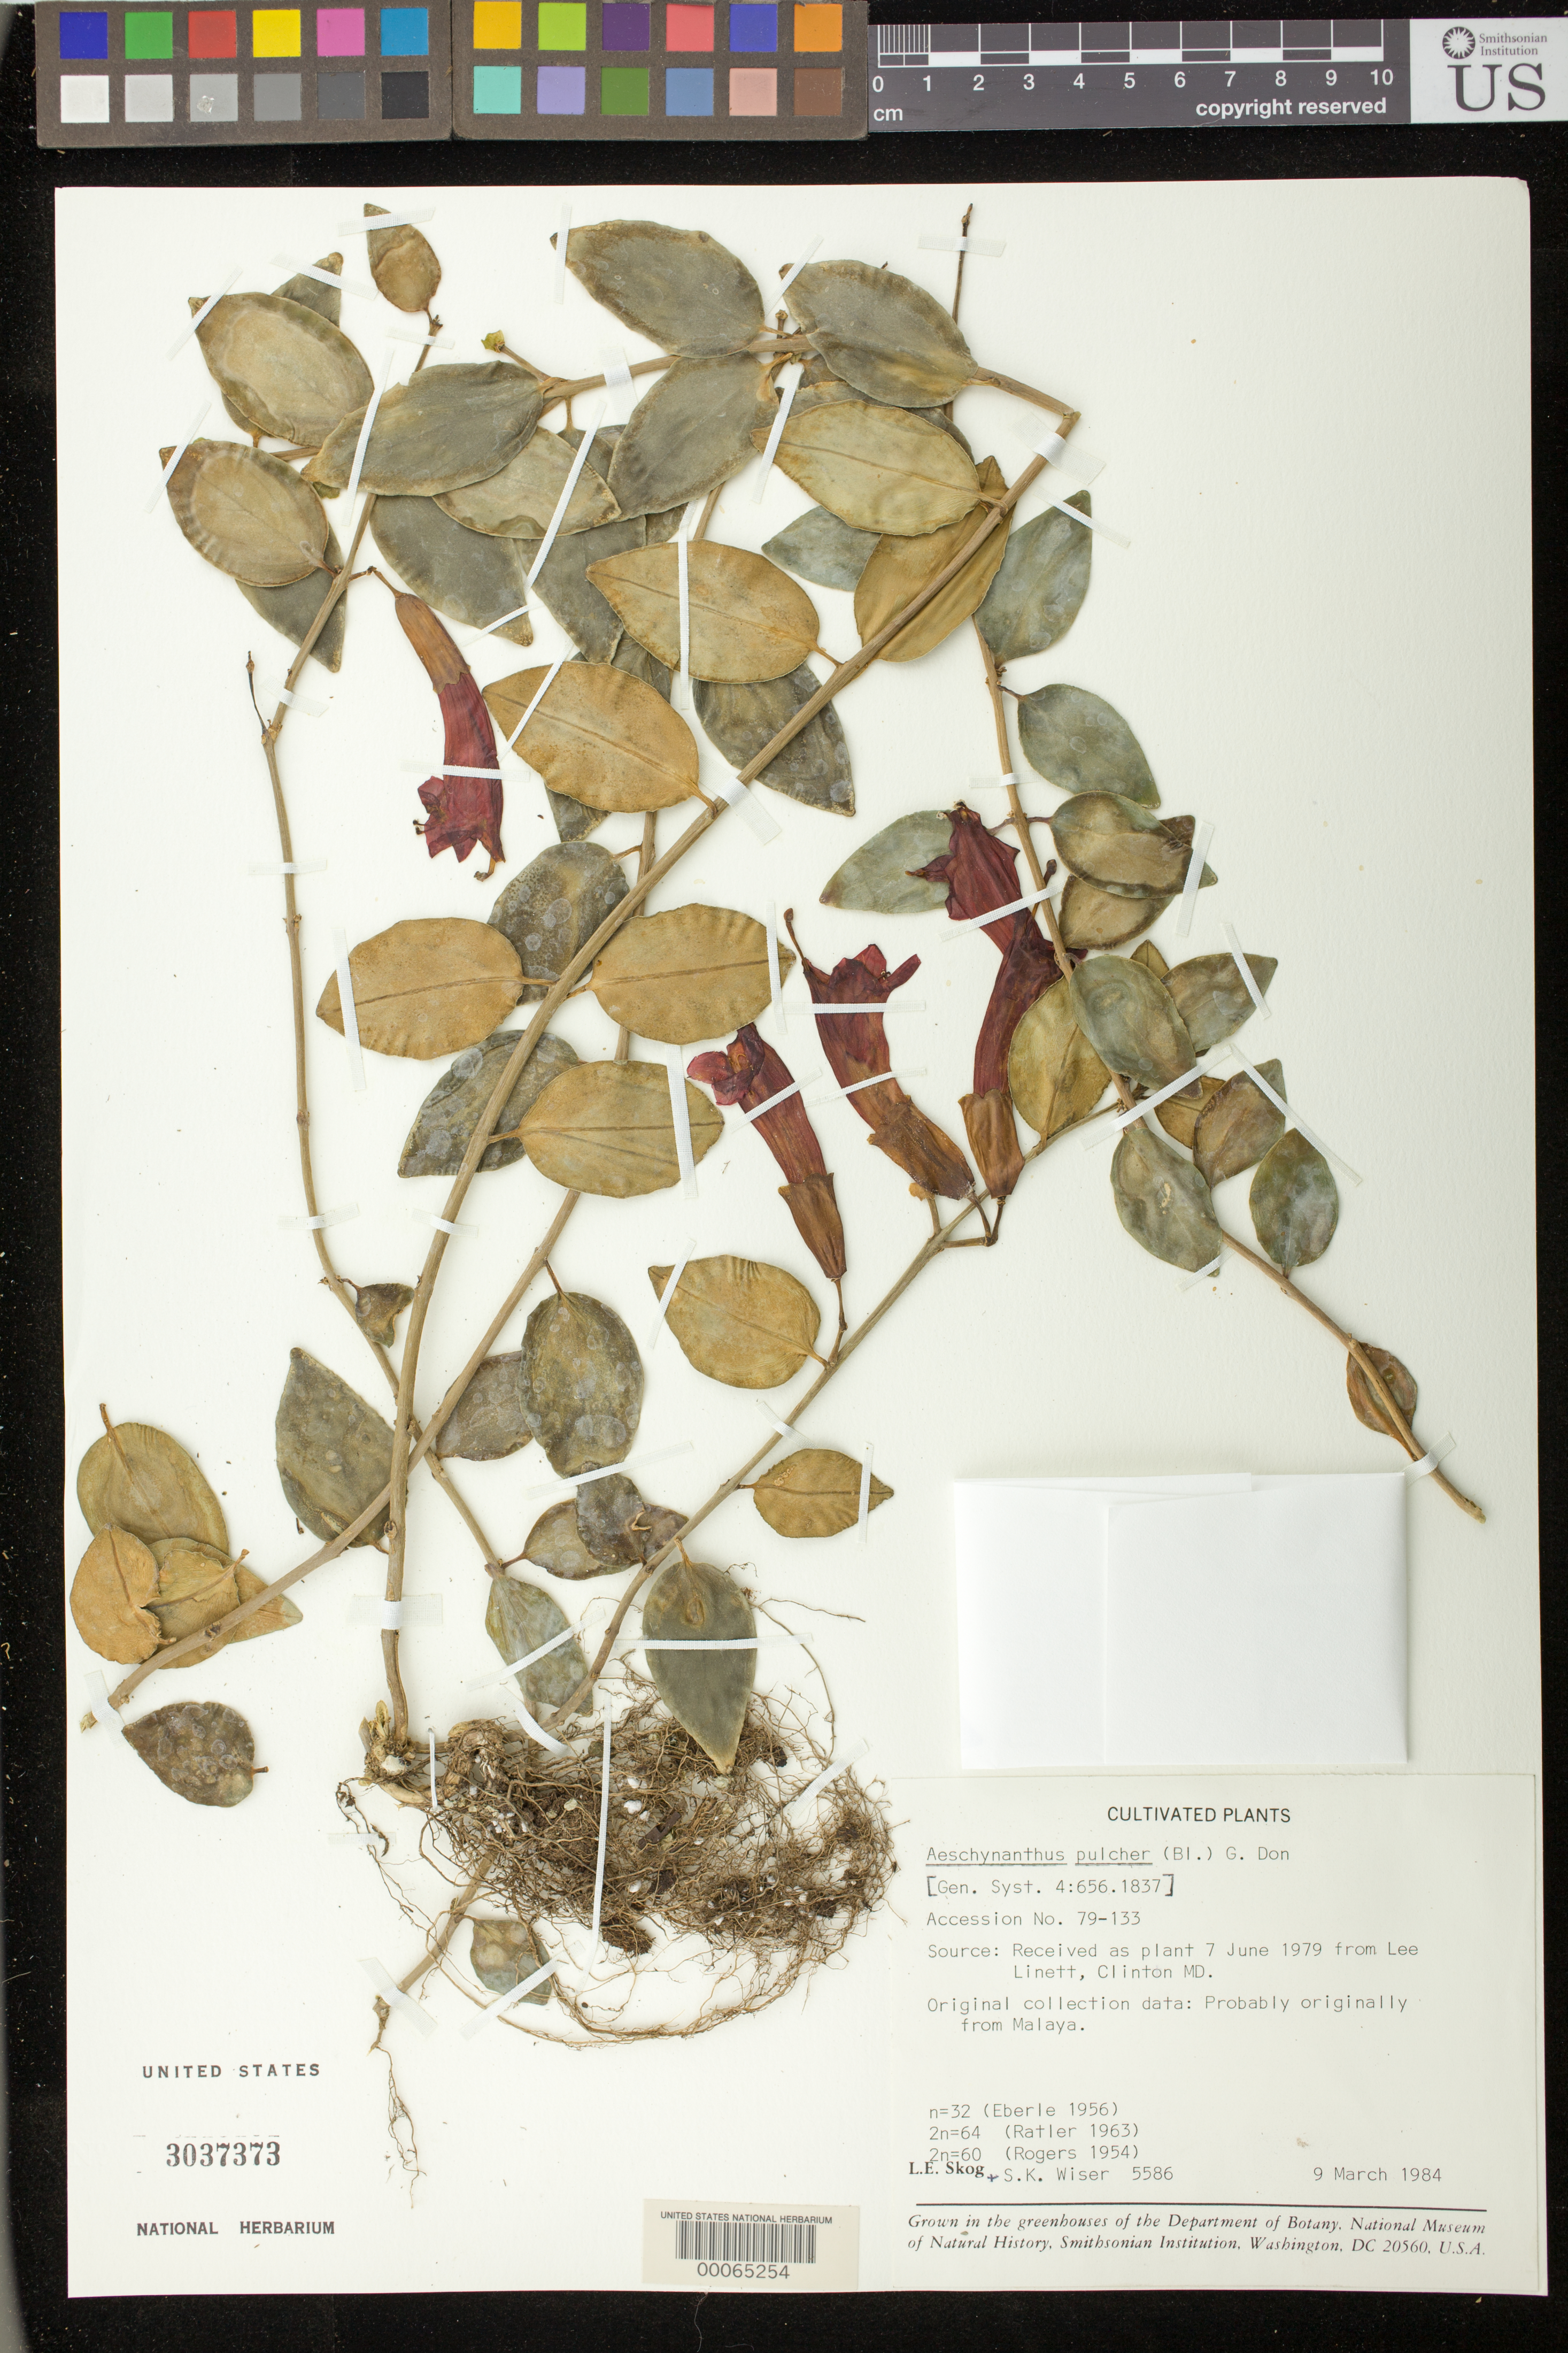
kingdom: Plantae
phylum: Tracheophyta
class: Magnoliopsida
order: Lamiales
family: Gesneriaceae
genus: Aeschynanthus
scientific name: Aeschynanthus pulcher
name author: (Blume) G. Don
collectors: L. E. Skog & S. Wiser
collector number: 5586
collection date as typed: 09 Mar 1984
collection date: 1984-03-09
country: United States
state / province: District of Columbia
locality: [Cultivated] U.S.A., District of Columbia, greenhouse at US [orig. Malaysia?]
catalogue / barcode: US 3037373